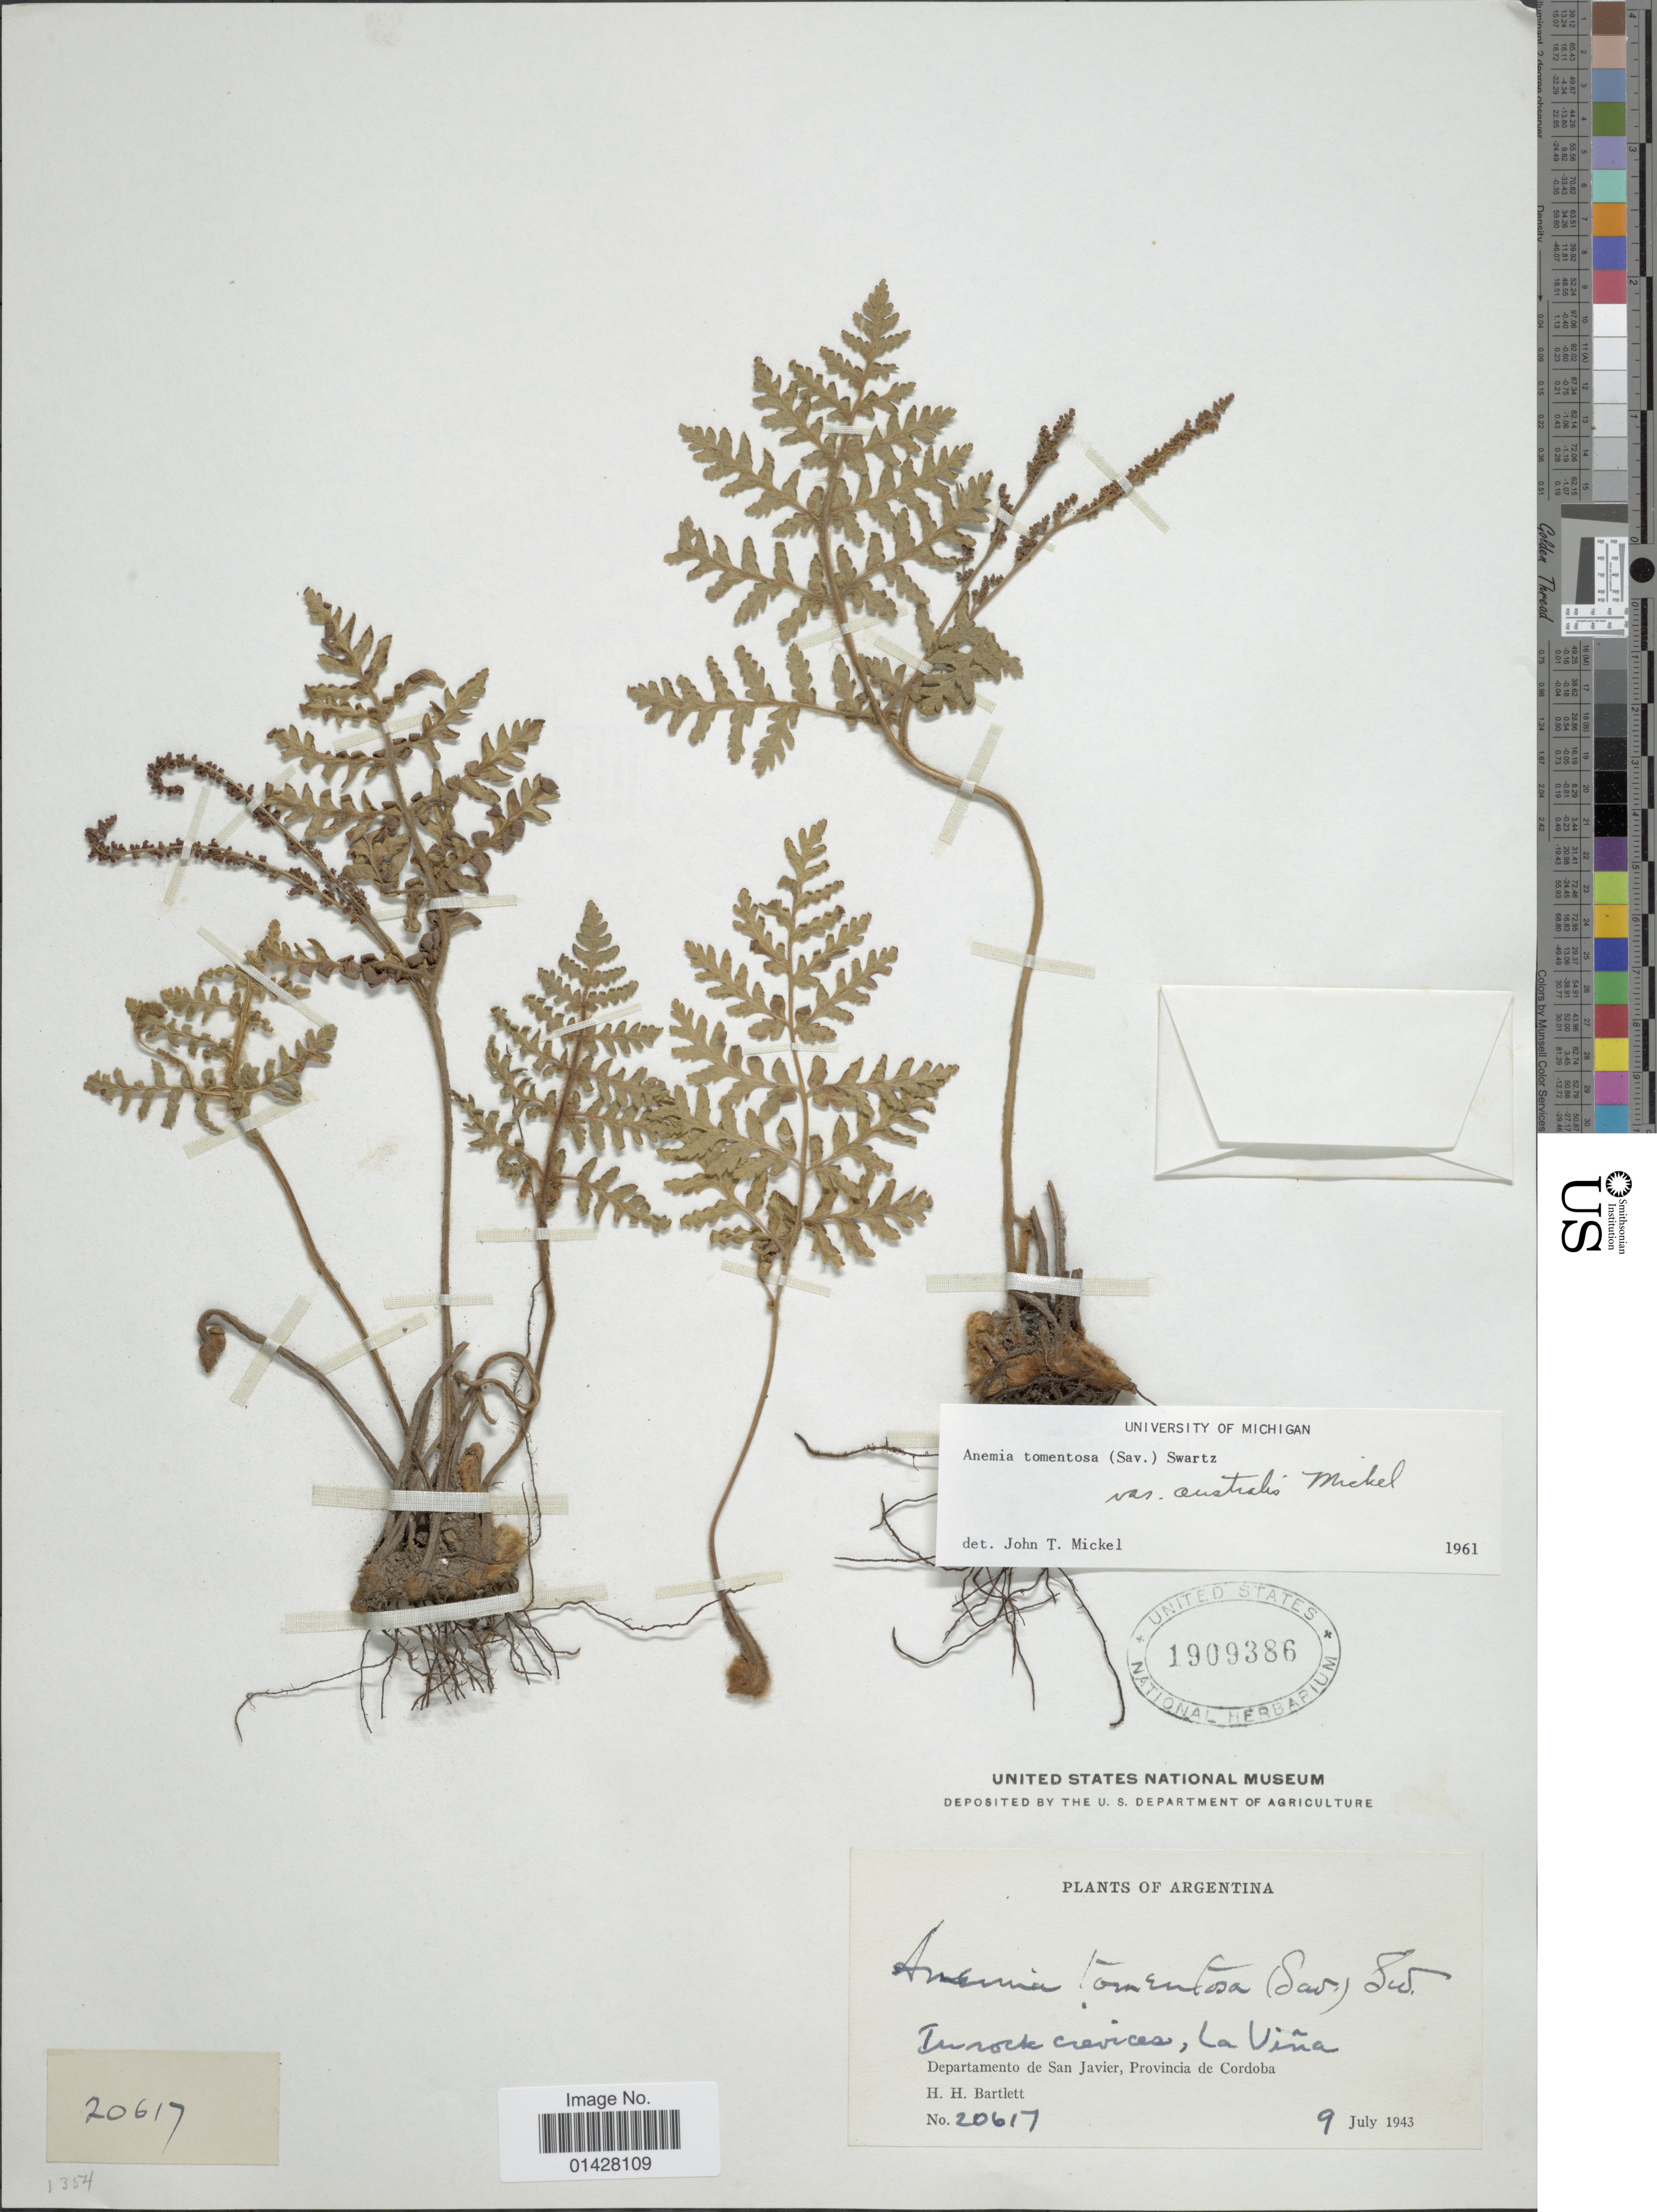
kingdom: Plantae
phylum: Tracheophyta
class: Polypodiopsida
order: Schizaeales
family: Anemiaceae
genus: Anemia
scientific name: Anemia tomentosa var. tomentosa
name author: (Sav.) Sw.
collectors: H. H. Bartlett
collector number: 20617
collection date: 1943-07-09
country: Argentina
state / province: Cordoba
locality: In rock crevices, La Viña. Departamento de San Javier, Provincia de Cordoba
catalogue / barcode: US 1909386